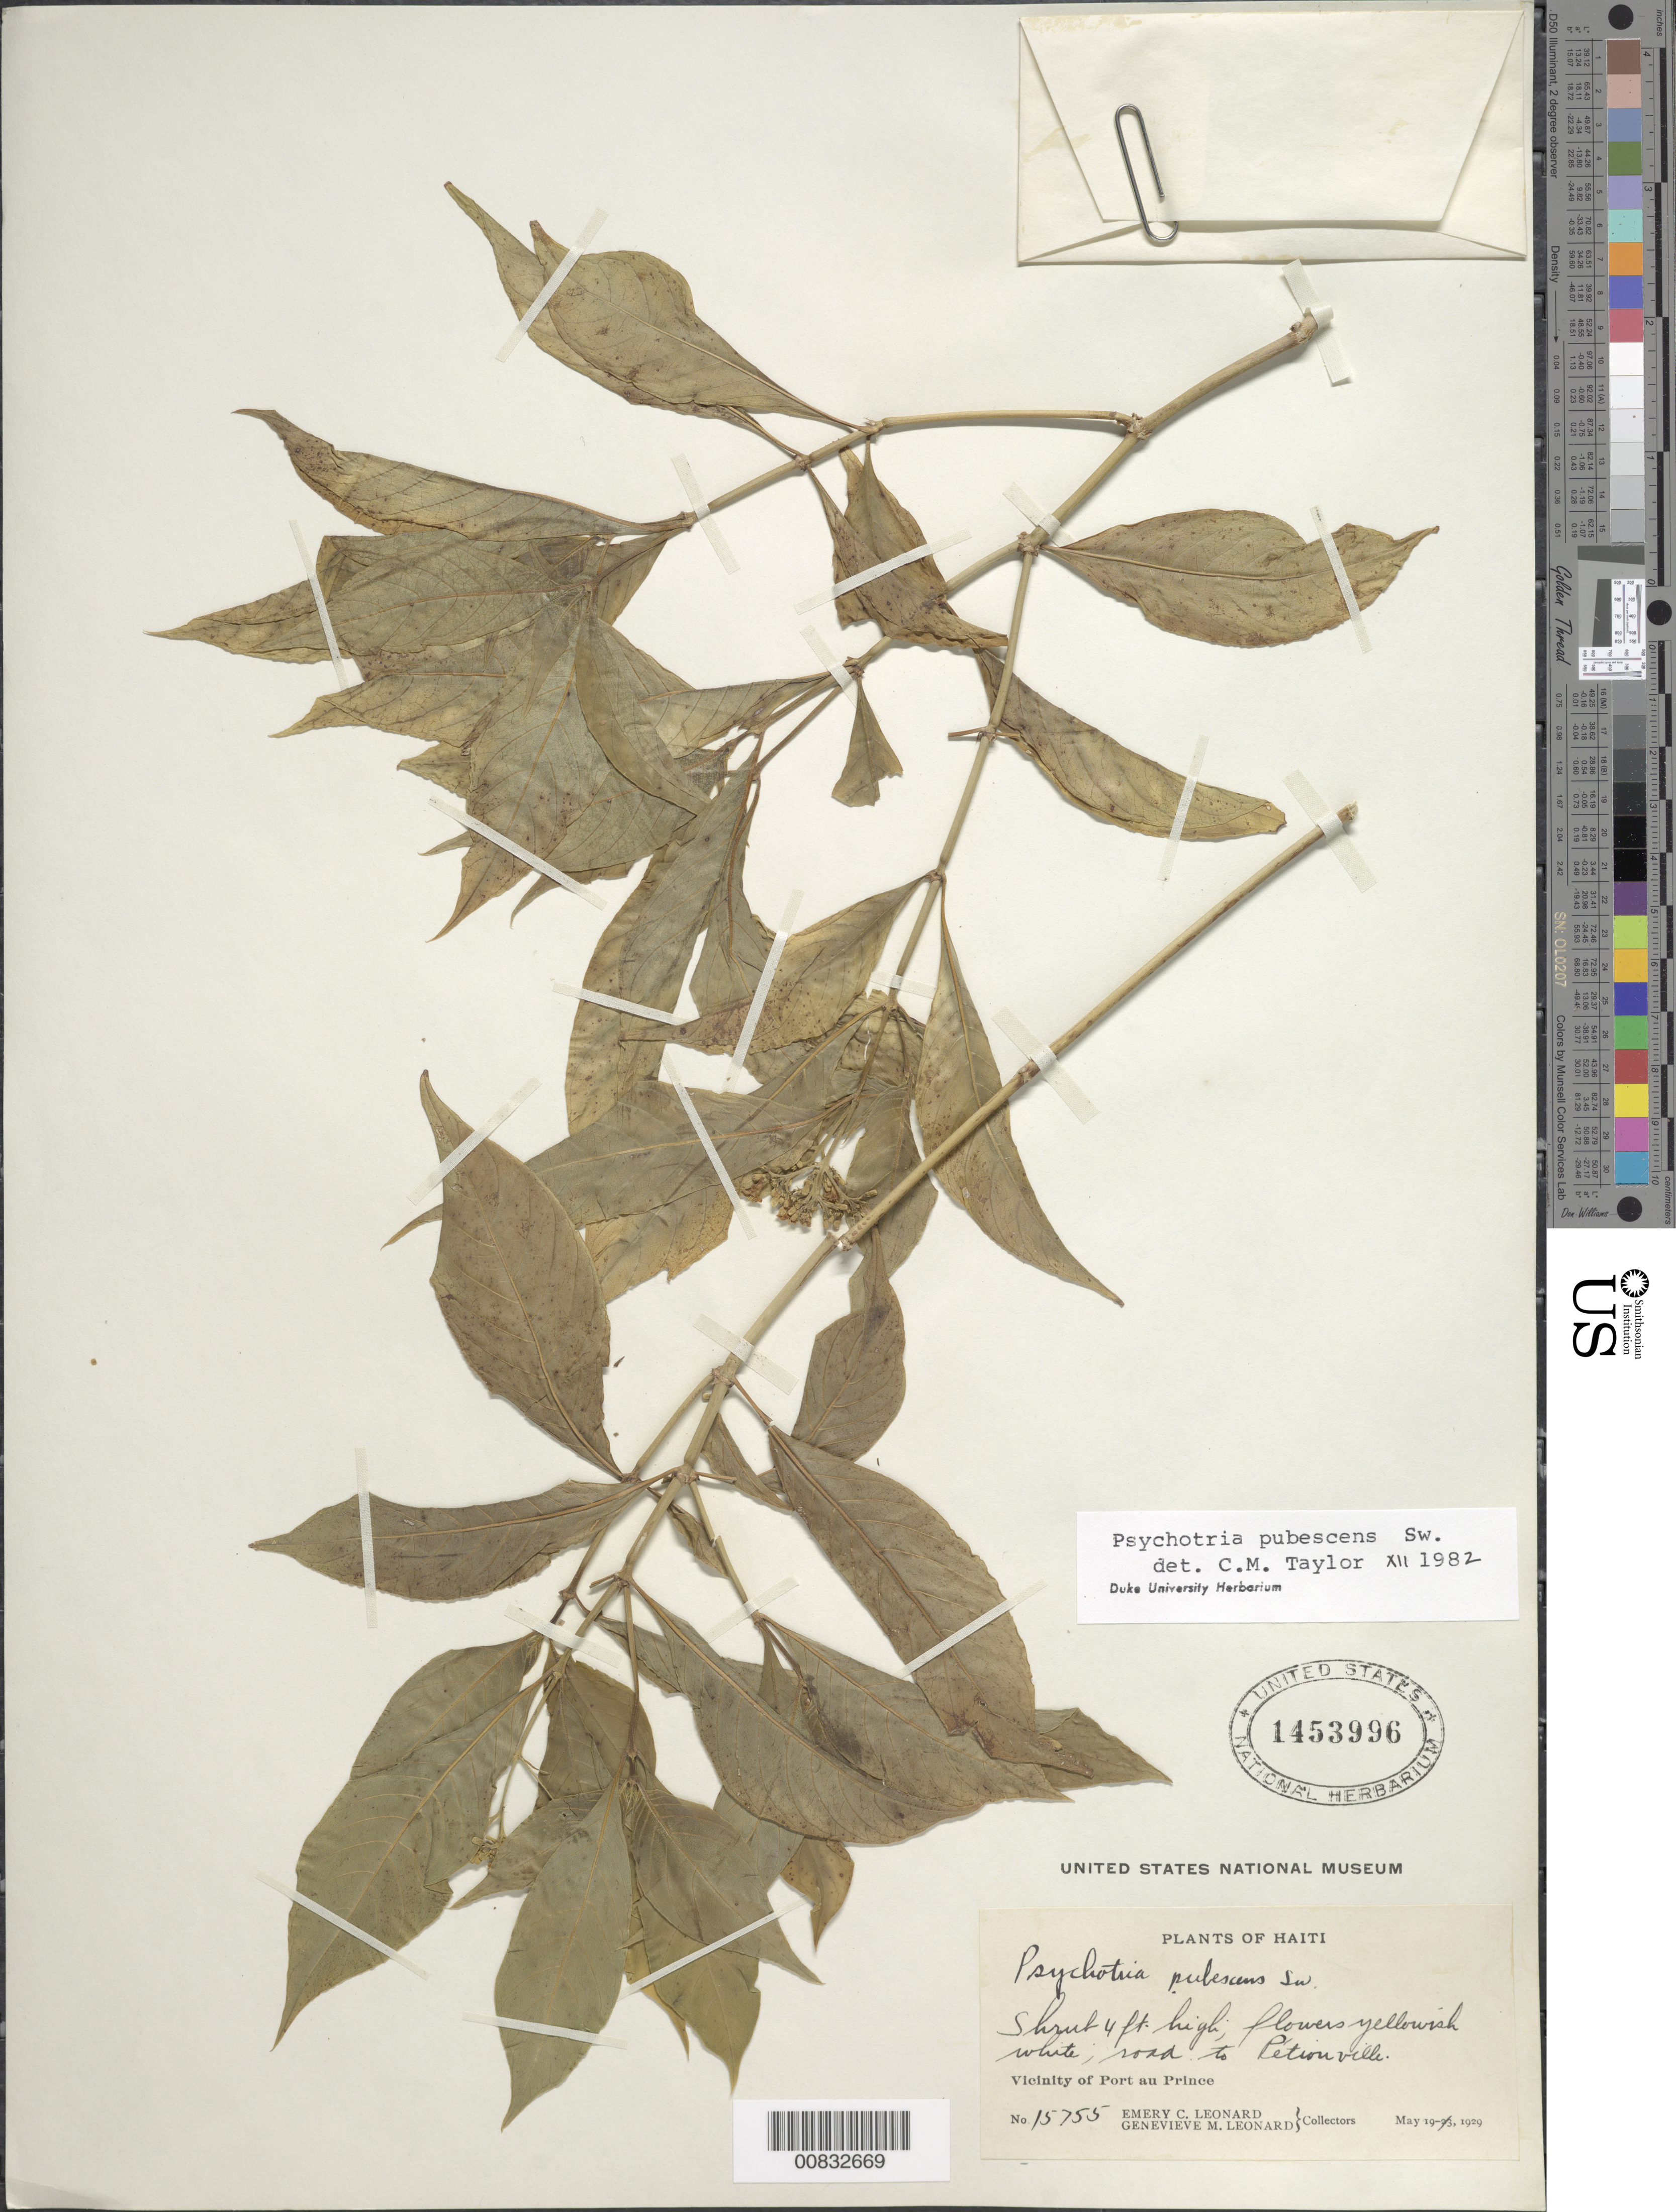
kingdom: Plantae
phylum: Tracheophyta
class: Magnoliopsida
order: Gentianales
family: Rubiaceae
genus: Psychotria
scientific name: Psychotria pubescens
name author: Sw.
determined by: Taylor, Charlotte M.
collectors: E. C. Leonard & G. M. Leonard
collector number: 15755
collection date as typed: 19 May 1929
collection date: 1929-05-19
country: Haiti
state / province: Ouest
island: Hispaniola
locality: Vicinity of Port au Prince, road to Pétionville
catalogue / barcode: US 1453996